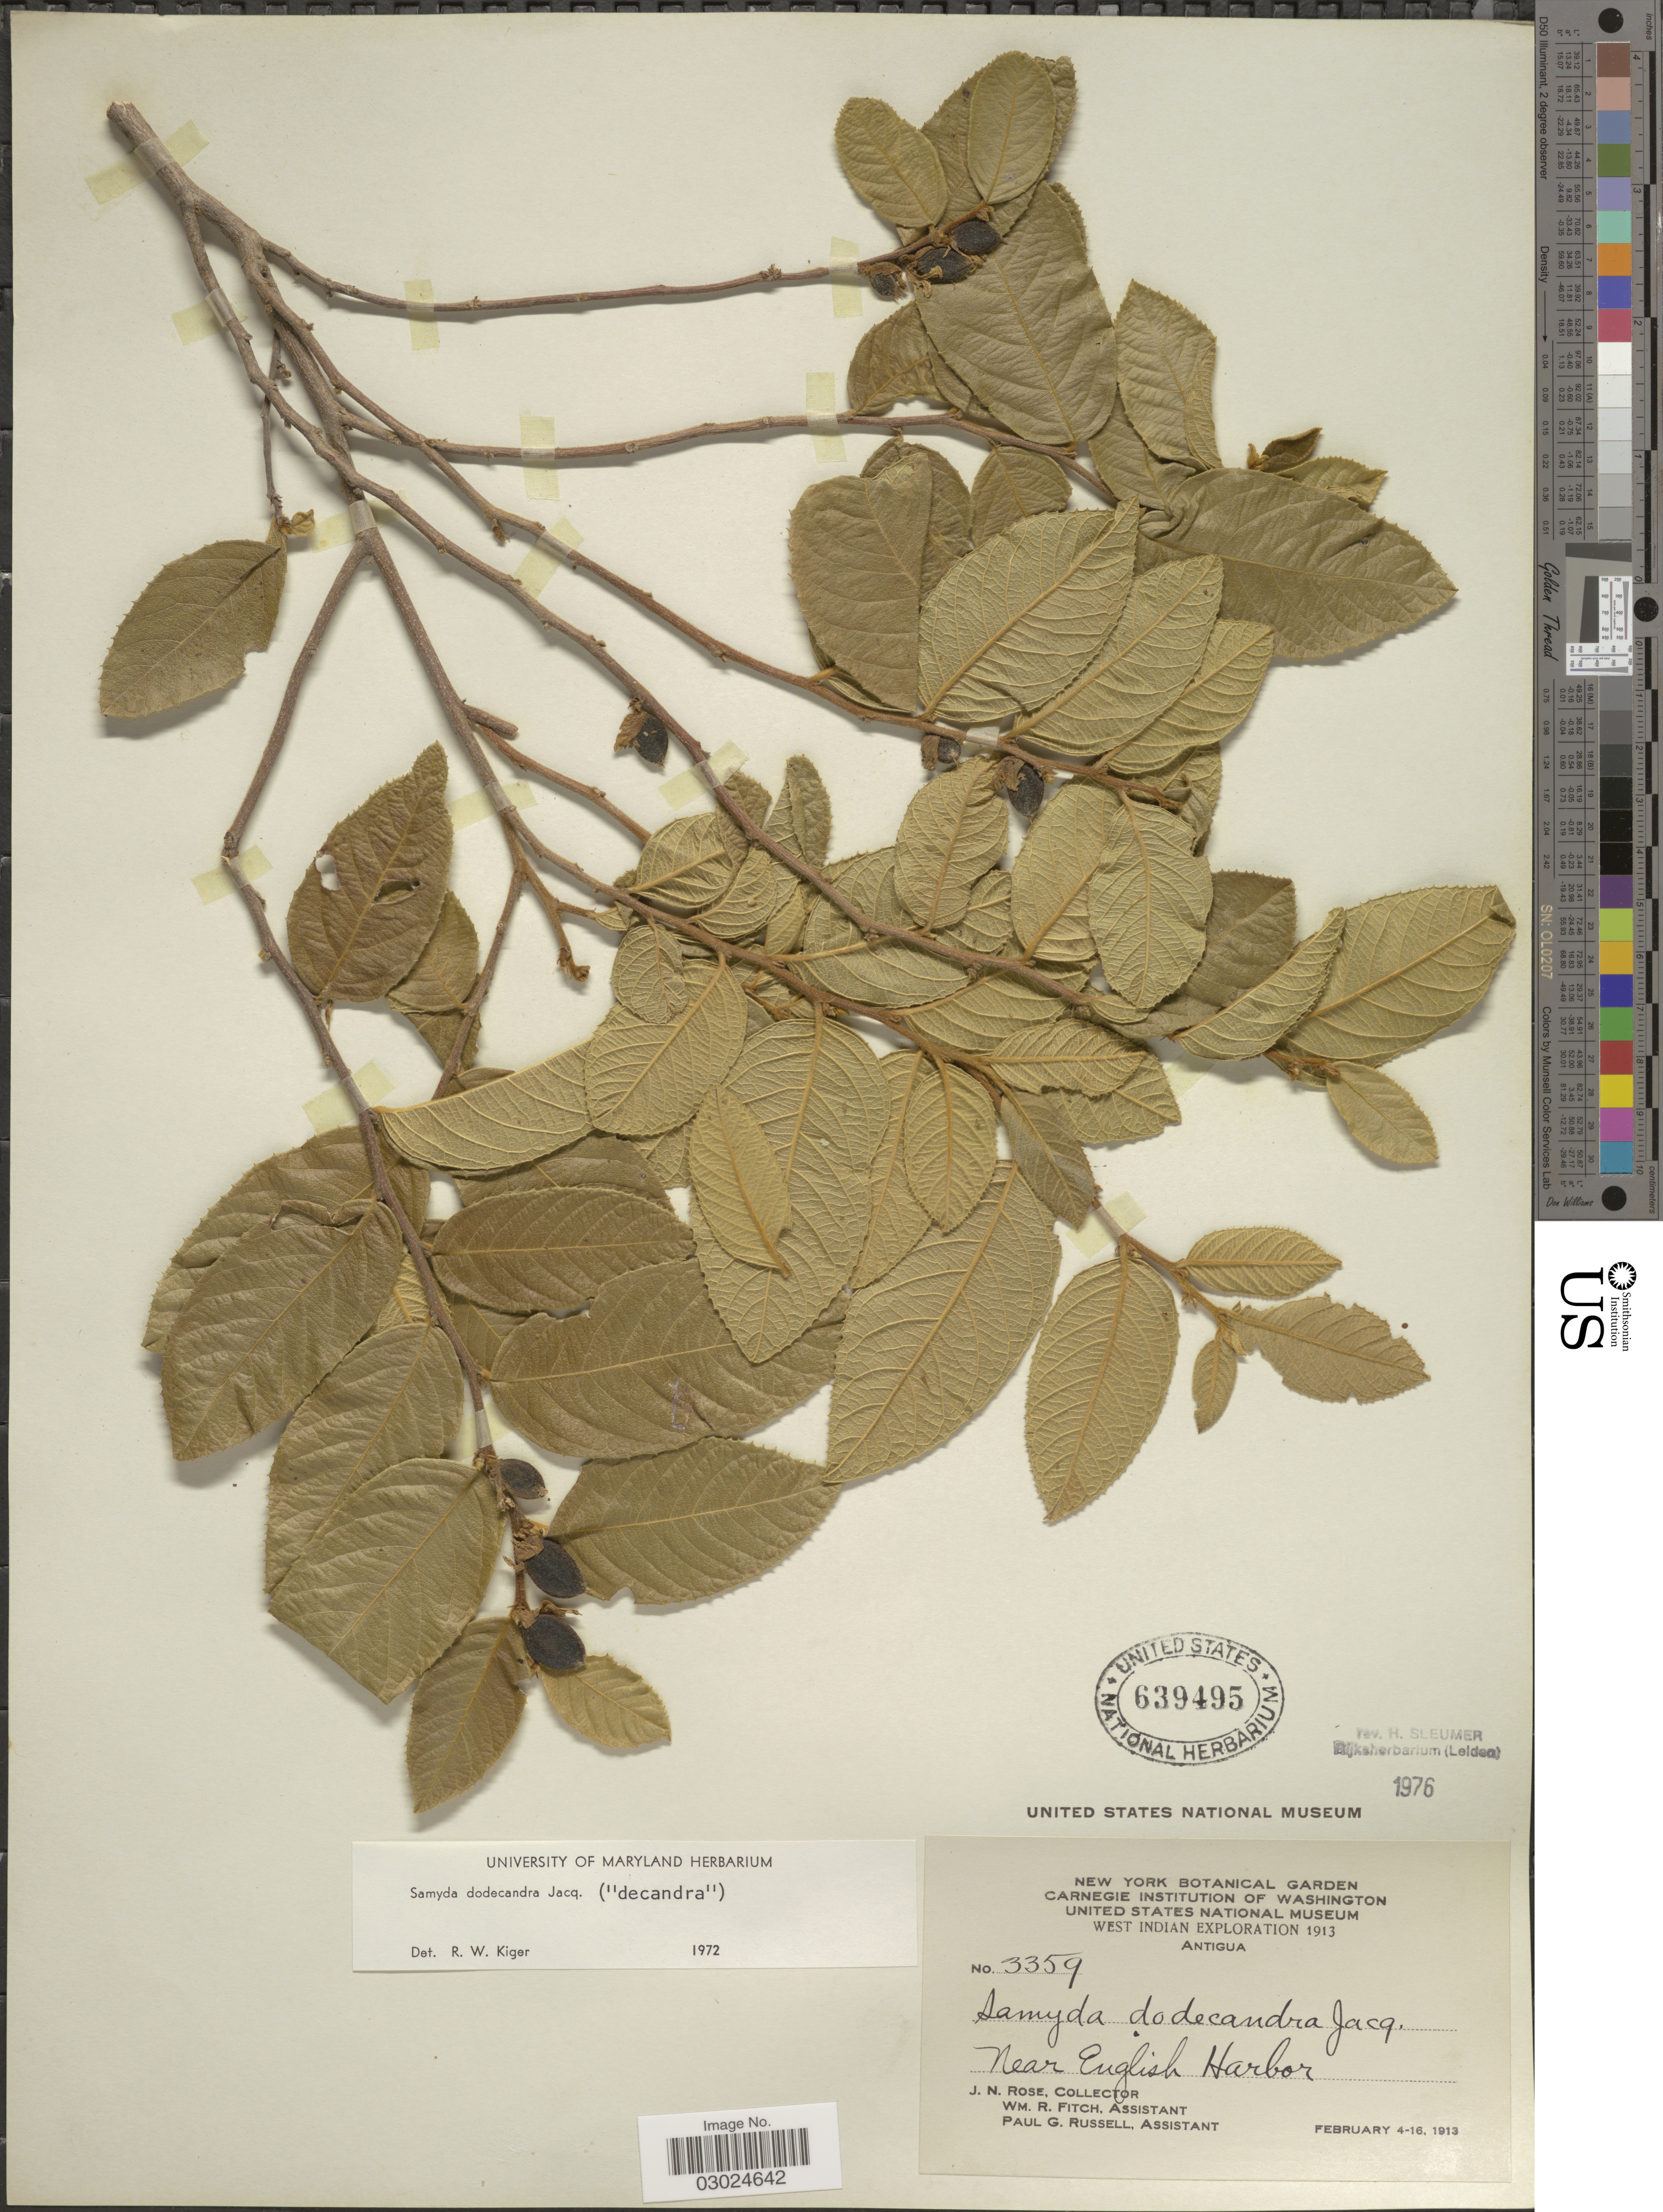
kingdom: Plantae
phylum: Tracheophyta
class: Magnoliopsida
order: Malpighiales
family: Salicaceae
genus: Casearia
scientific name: Casearia dodecandra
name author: (Jacq.) T. Samar. & M.H. Alford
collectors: J. N. Rose, W. R. Fitch & P. G. Russell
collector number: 3359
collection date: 1913-02-04/1913-02-16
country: Antigua and Barbuda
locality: West Indian. Antigua. Near English Harbor.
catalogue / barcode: US 639495